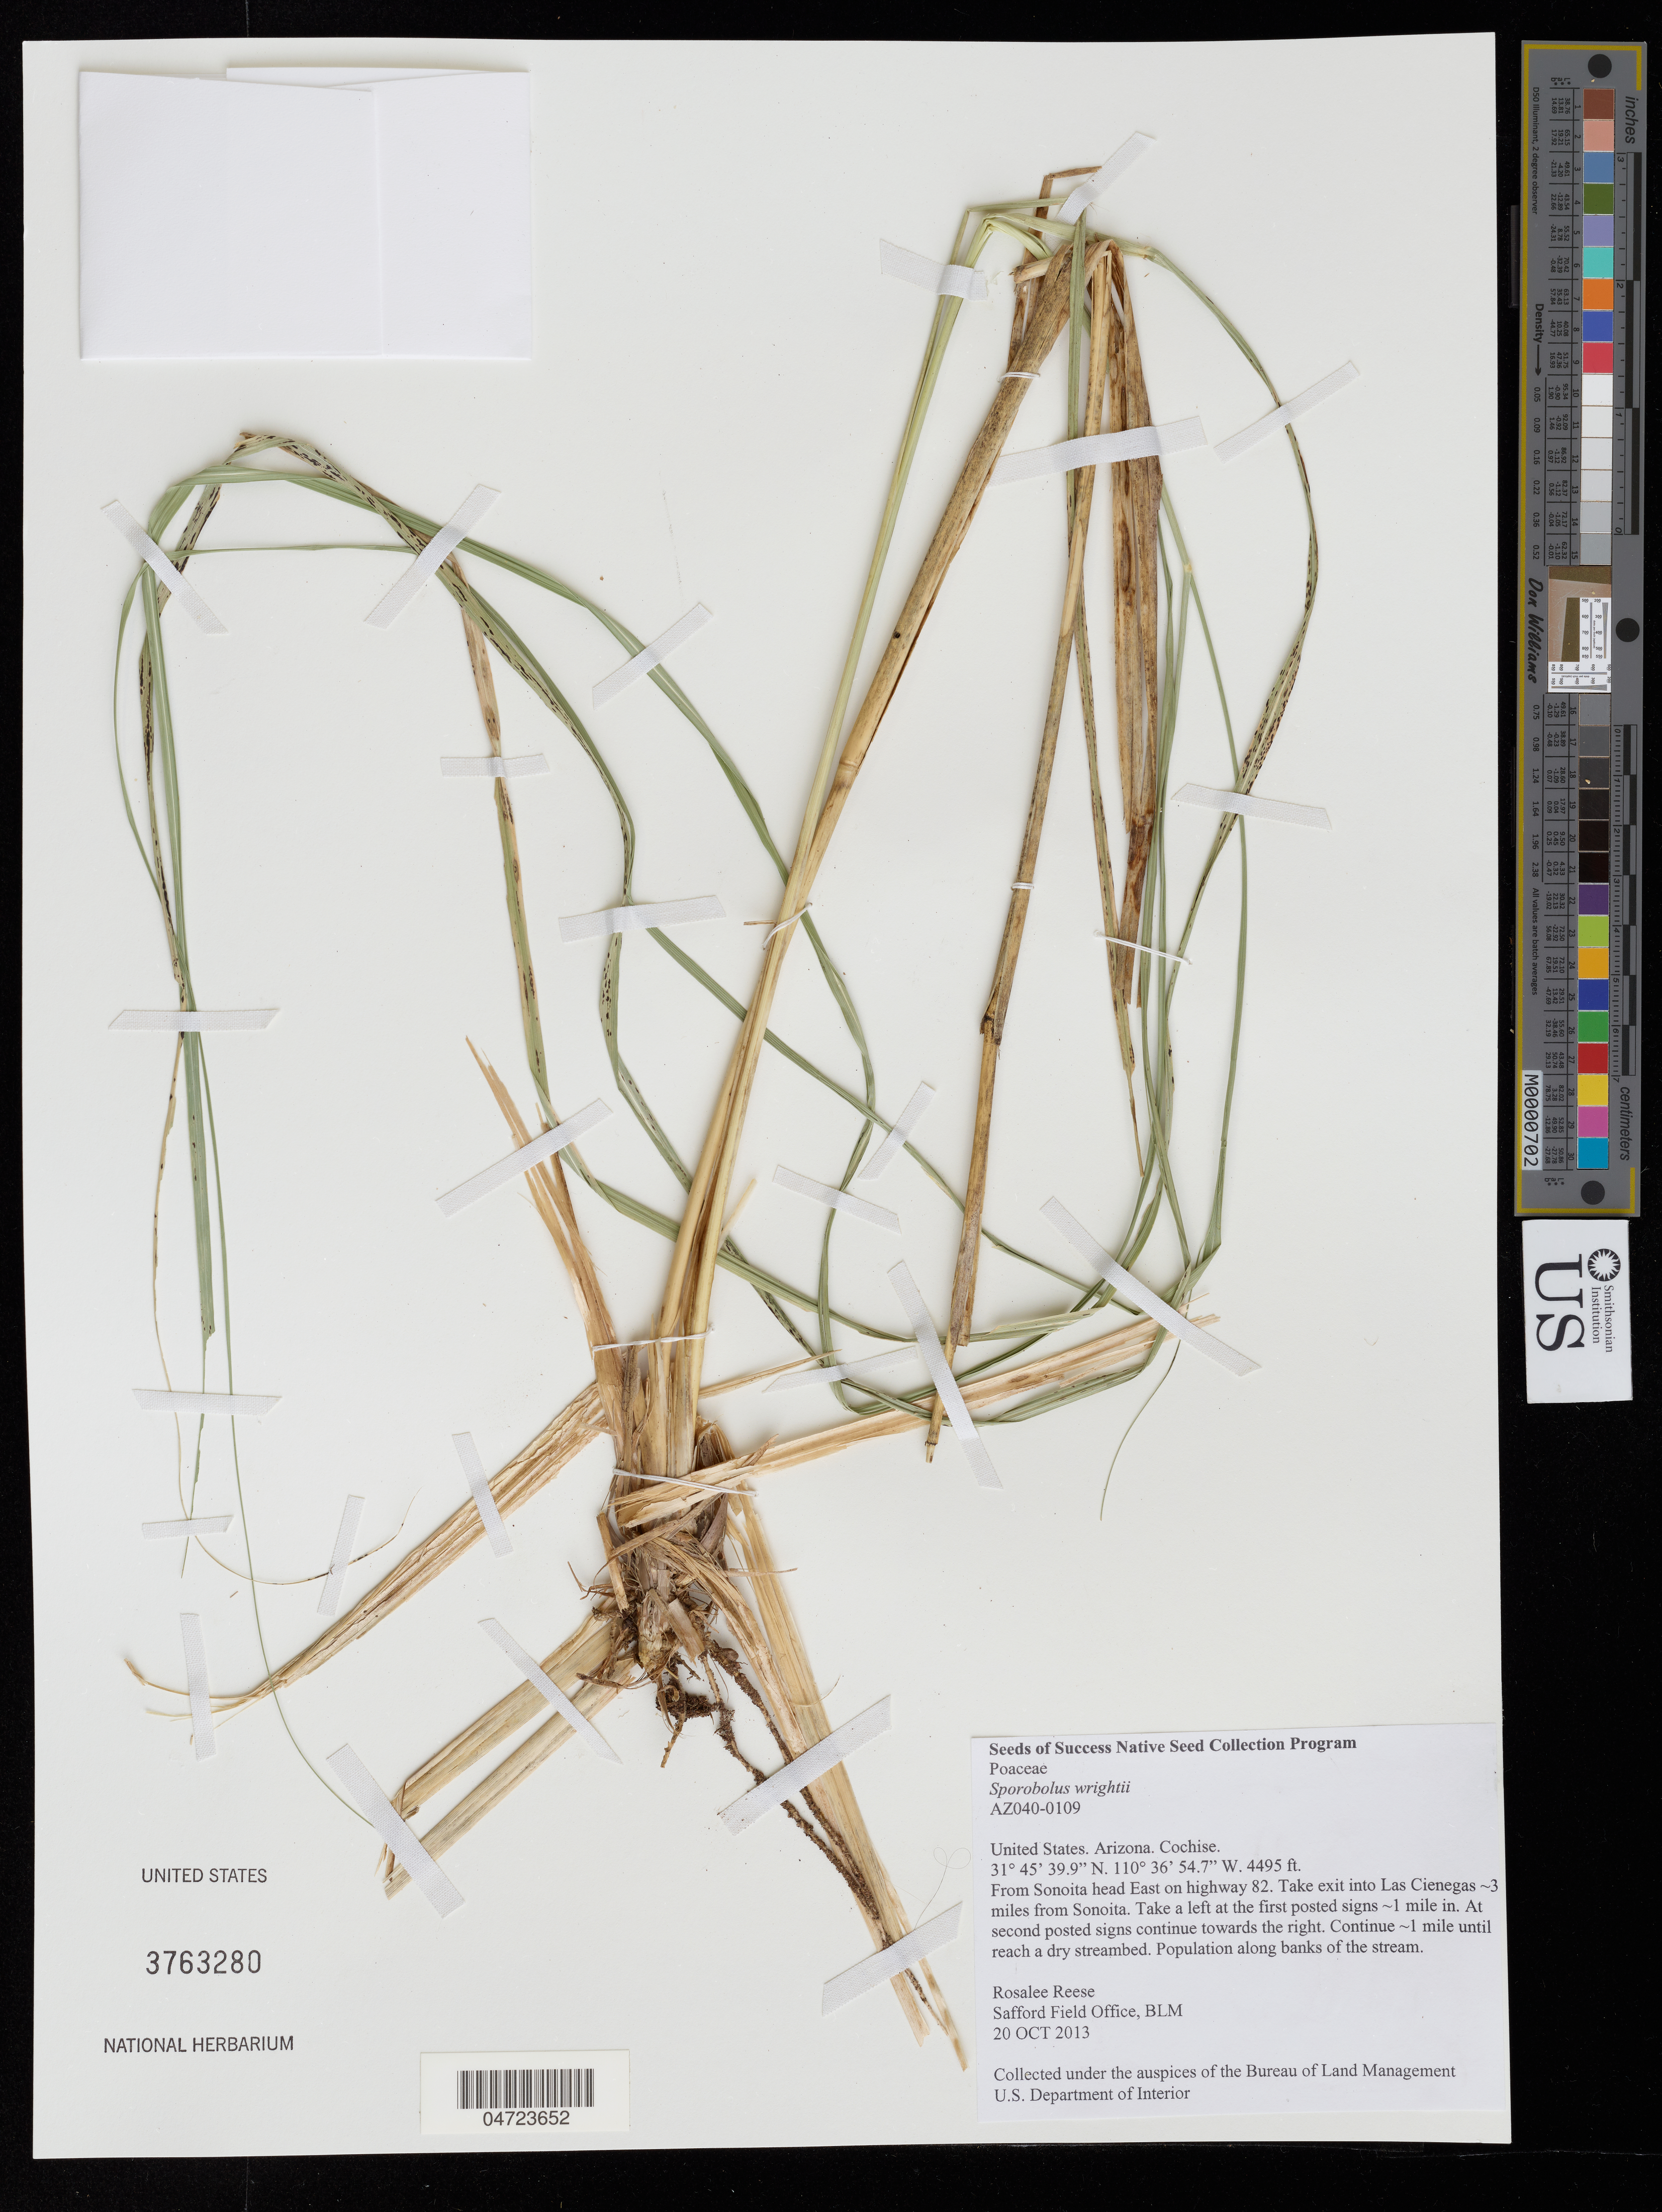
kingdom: Plantae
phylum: Tracheophyta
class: Liliopsida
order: Poales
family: Poaceae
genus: Sporobolus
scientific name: Sporobolus wrightii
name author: Munro ex Scribn.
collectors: R. Reese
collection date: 2013-10-20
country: United States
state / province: Arizona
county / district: Cochise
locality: Cochise. FromSonoita head East on highway 82. Take exit into Las Cienegas ~3 miles ftom Sonoita. Take a left at the first posted signs ~1 mile in. At second posted signs continue towards the right. Continue ~1 mile until reach a dry streambed. Population along banks of the stream.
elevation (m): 1370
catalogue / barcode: US 3763280